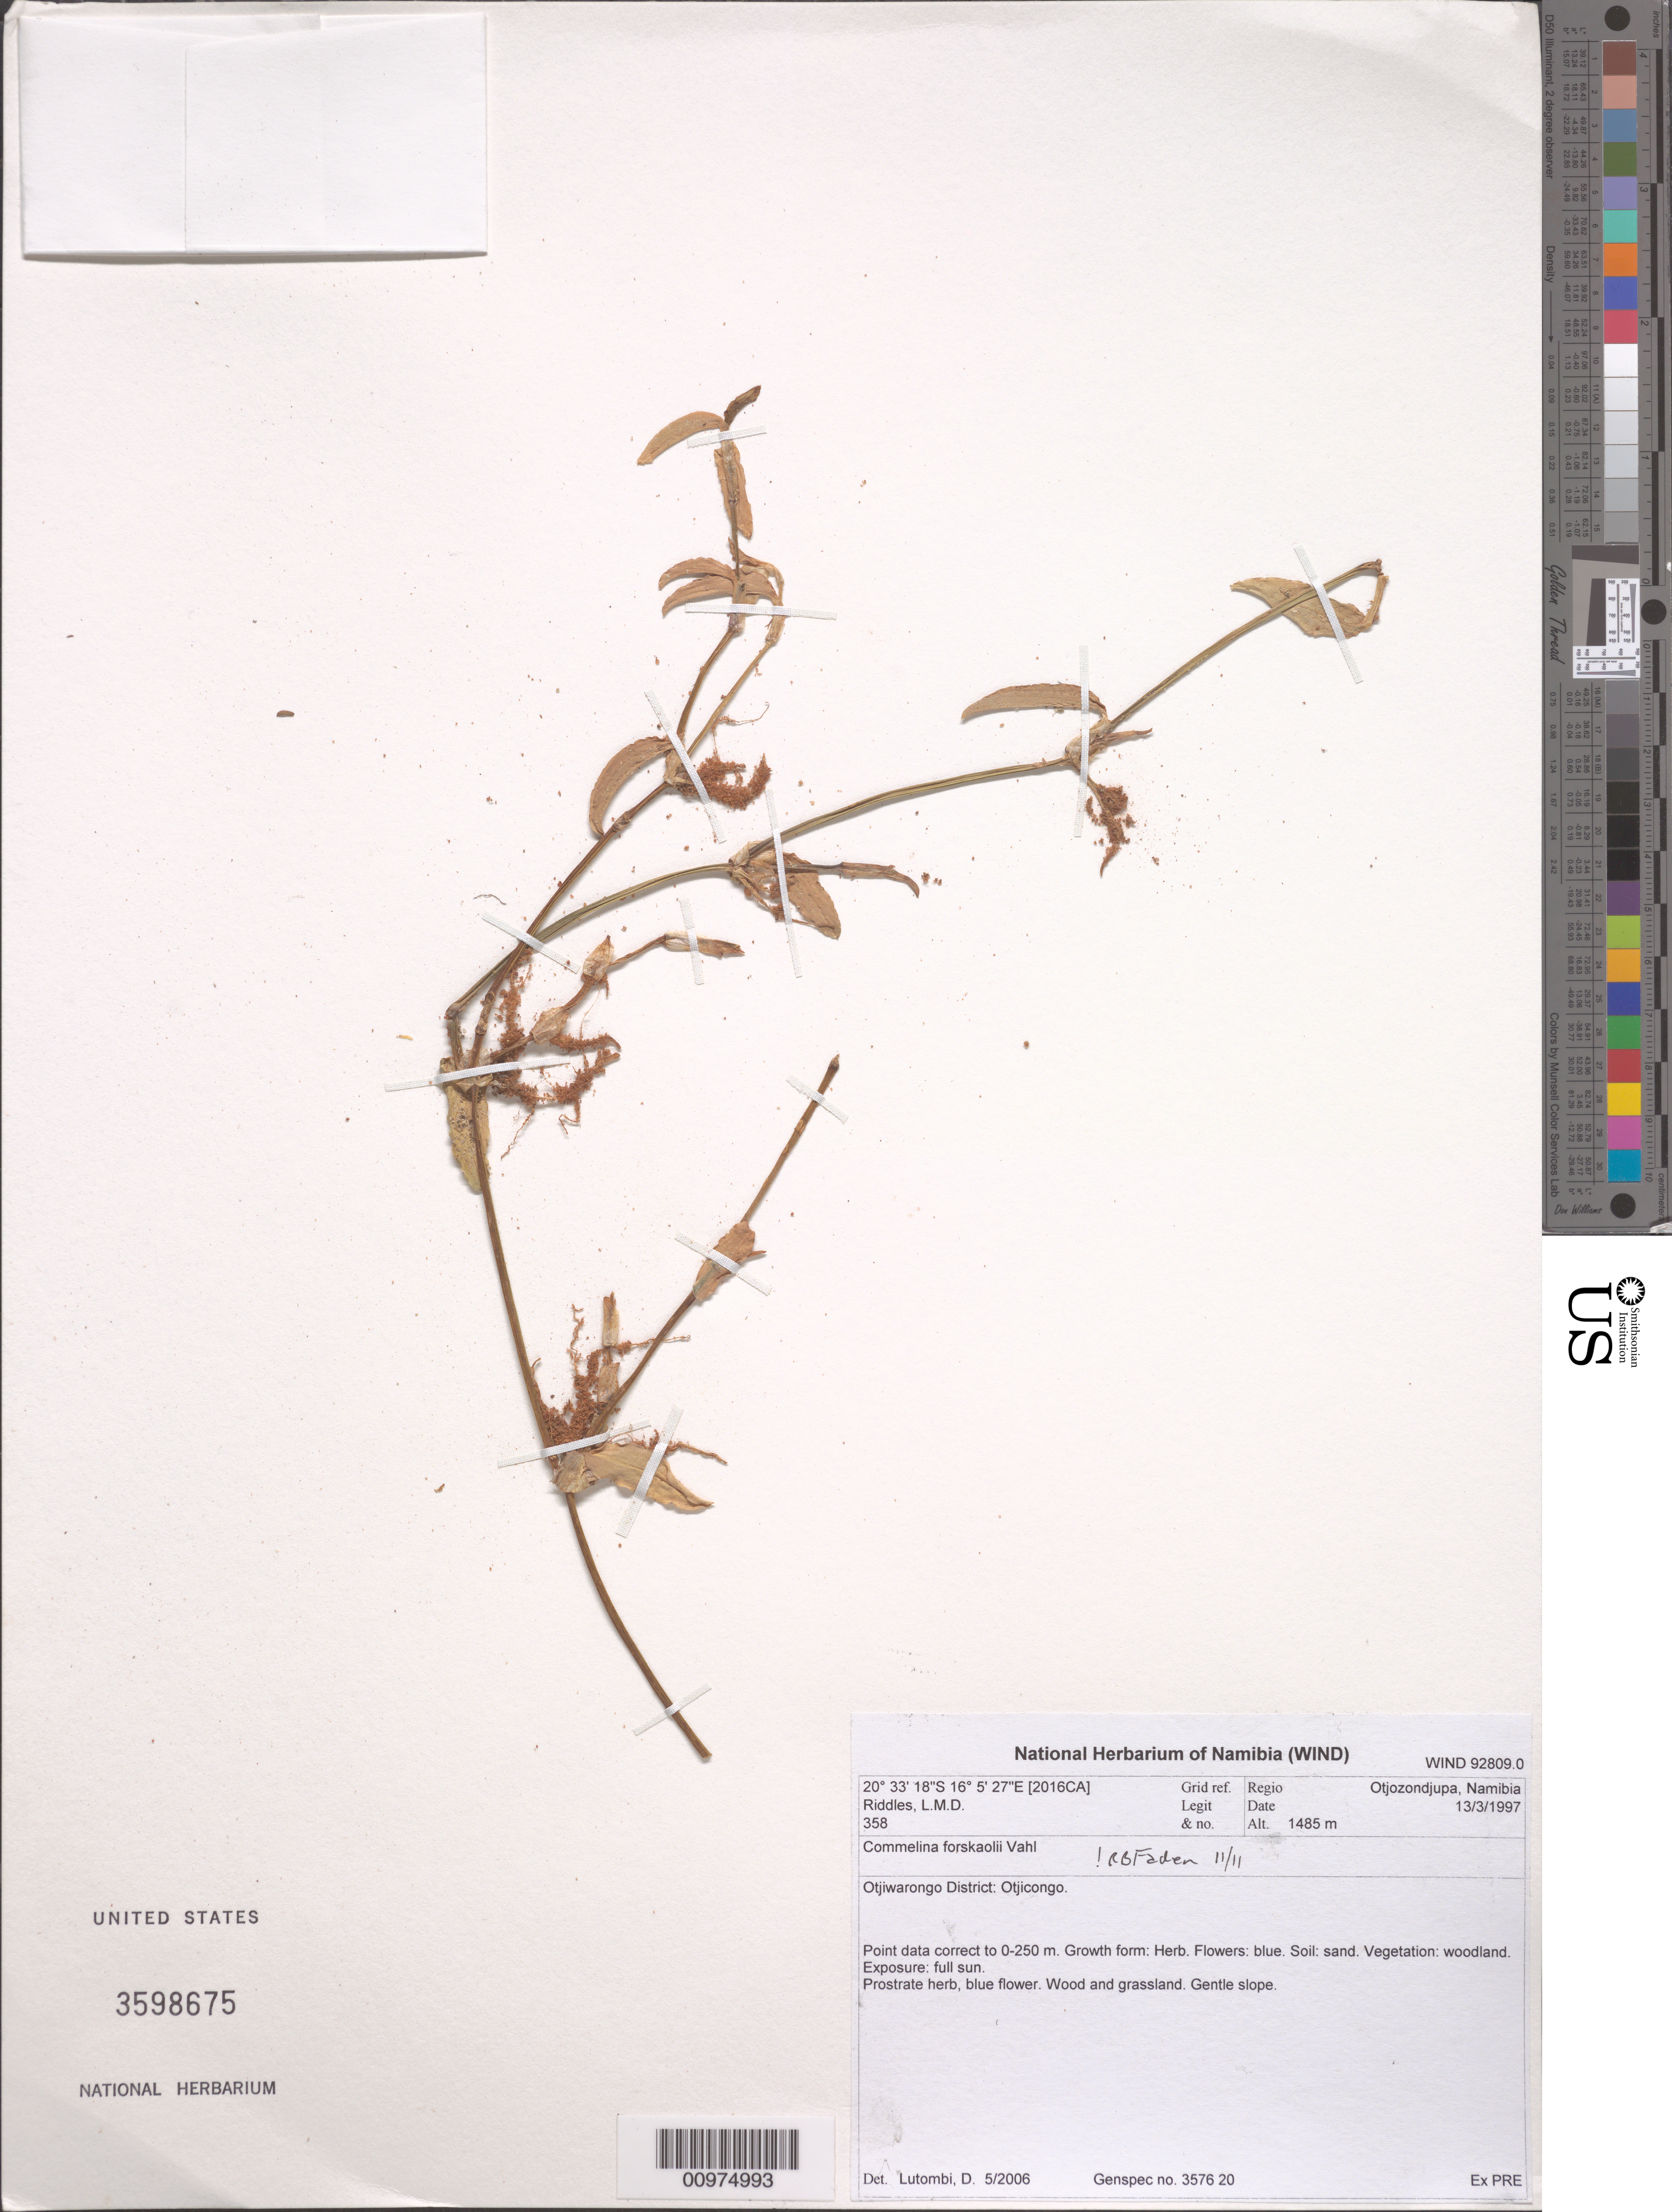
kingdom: Plantae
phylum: Tracheophyta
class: Liliopsida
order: Commelinales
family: Commelinaceae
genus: Commelina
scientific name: Commelina forskaolii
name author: Vahl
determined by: Faden, Robert B., (US), Smithsonian Institution - National Museum of Natural History (UNITED STATES)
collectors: L. Riddles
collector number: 358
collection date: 1997-03-13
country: Namibia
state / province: Otjozondjupa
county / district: Otjiwarongo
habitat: Soil: sand. Vegetation: woodland. Exposure: full sun. Wood and grassland. Gentle slope.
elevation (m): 1485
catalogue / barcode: US 3598675